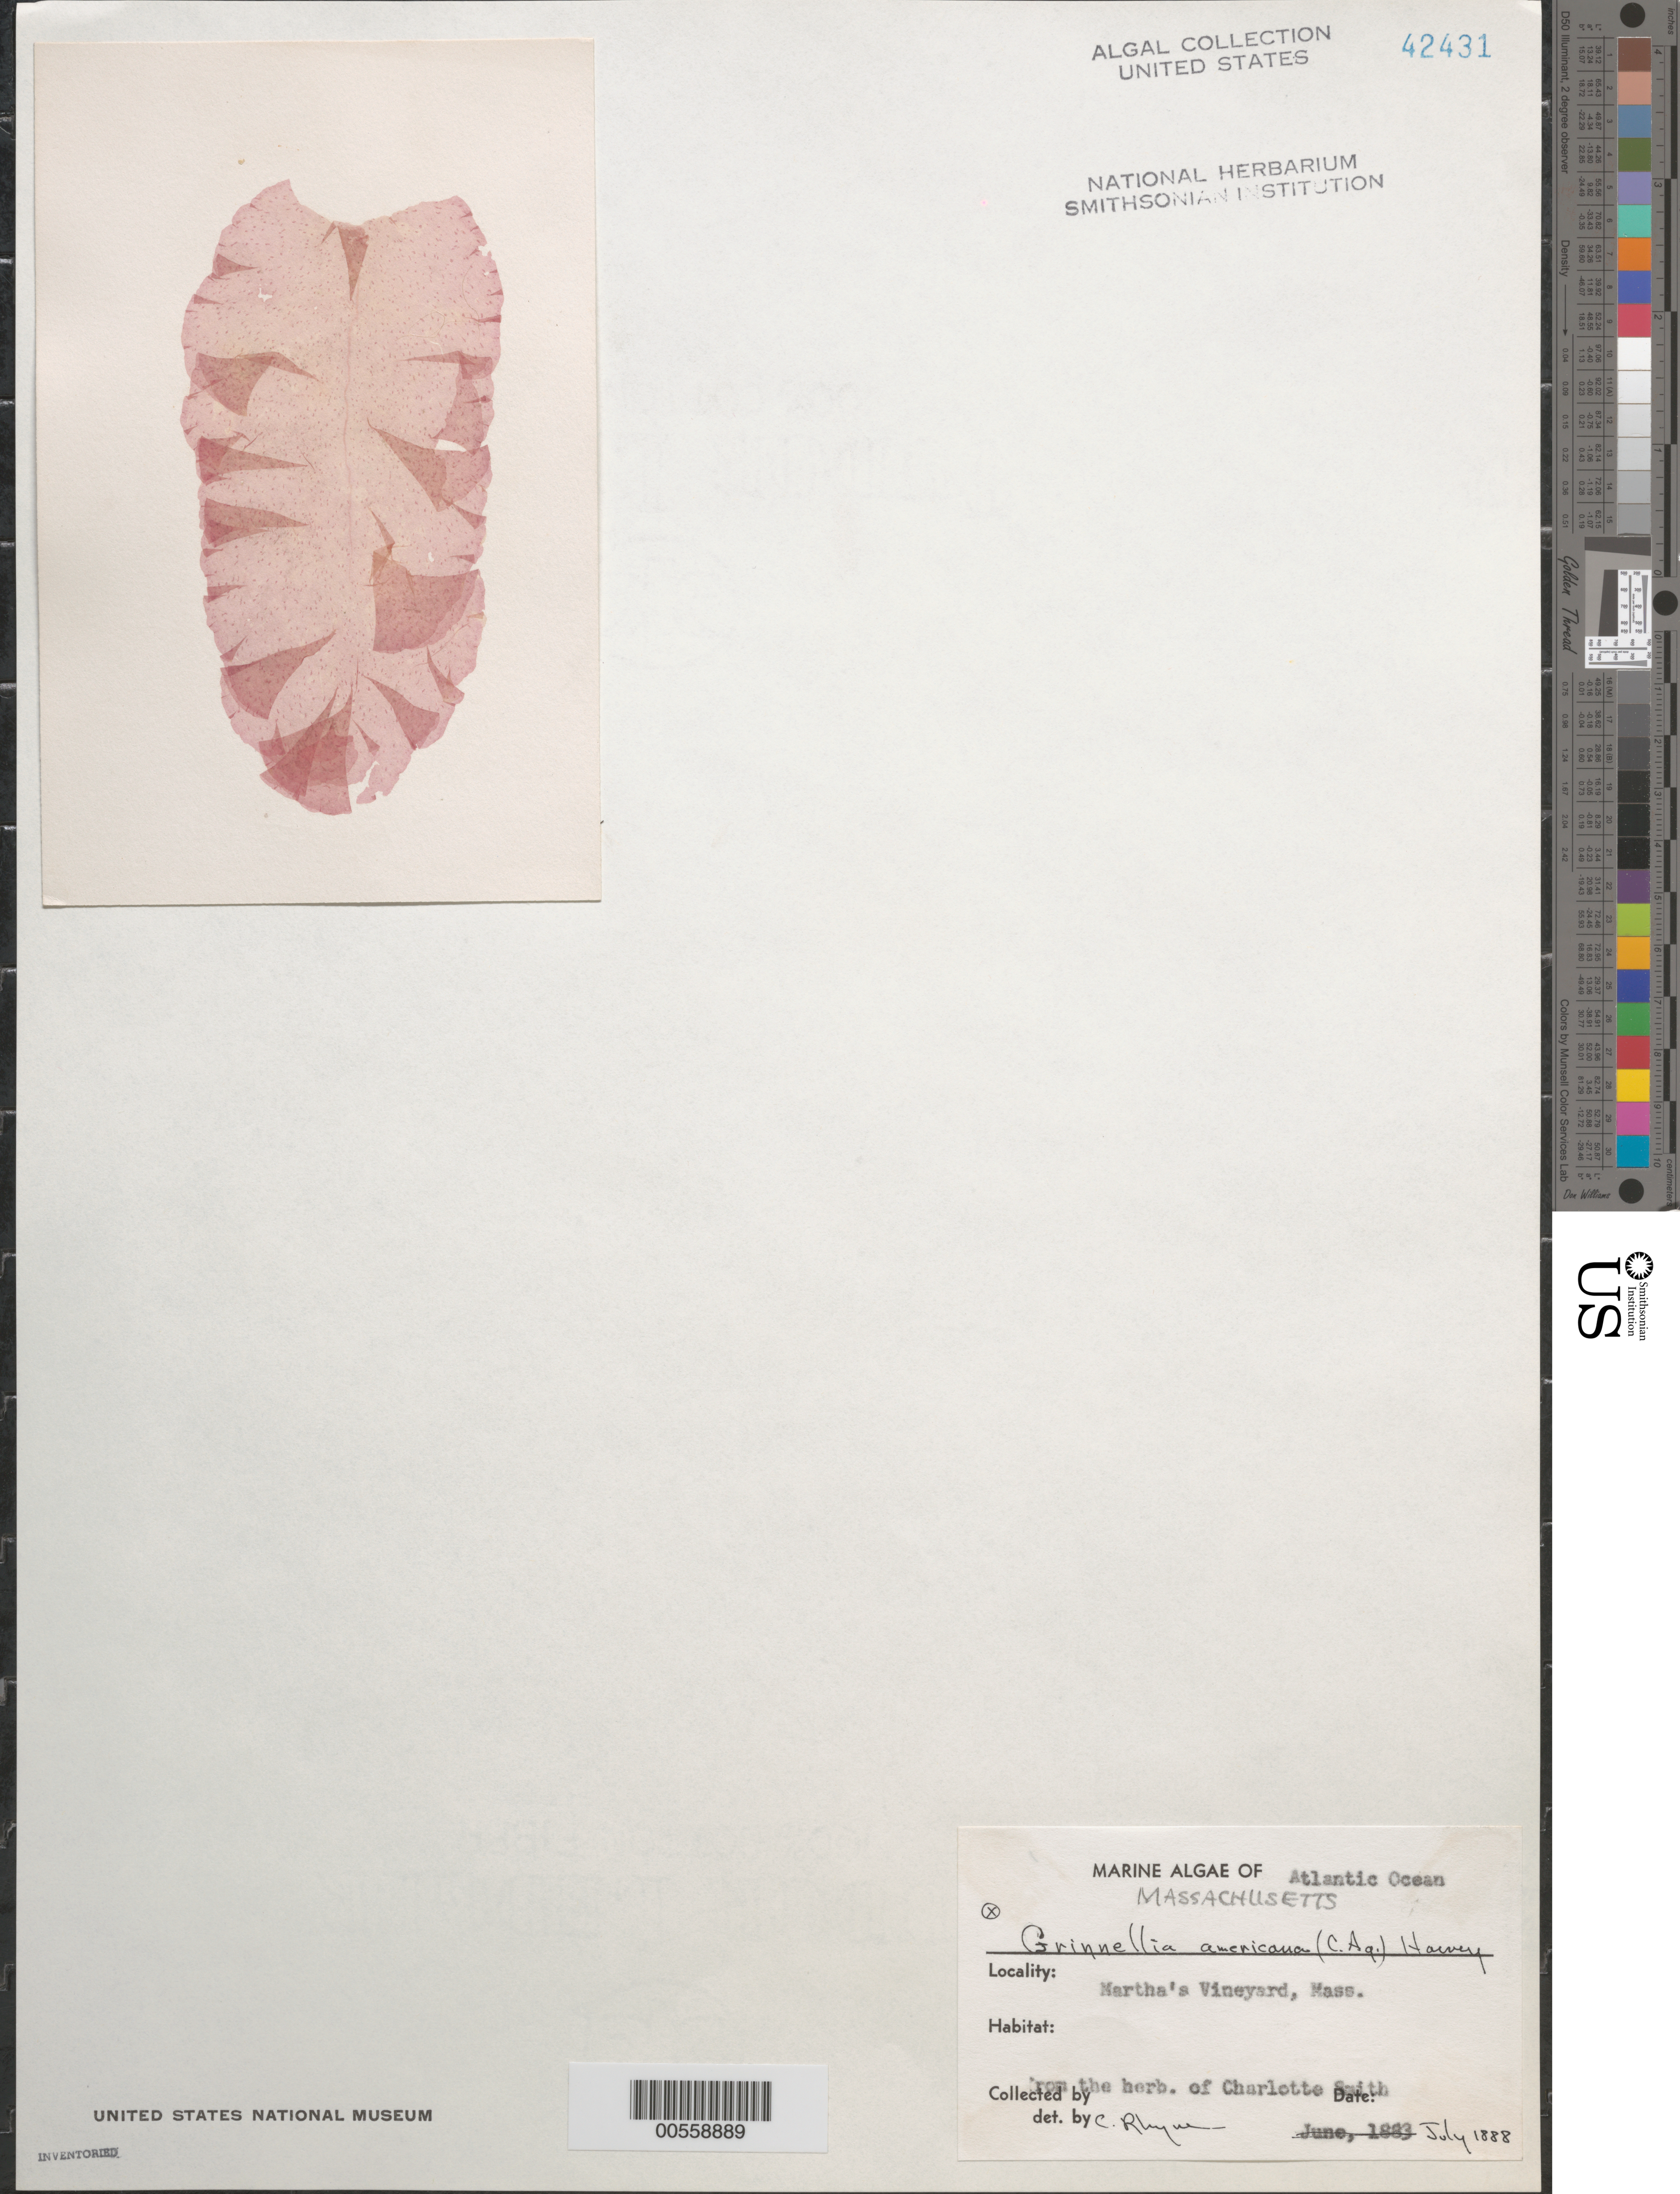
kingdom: Plantae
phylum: Rhodophyta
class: Florideophyceae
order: Ceramiales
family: Delesseriaceae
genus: Grinnellia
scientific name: Grinnellia americana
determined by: Rhyne, C. F.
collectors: Charlotte Smith (herbarium)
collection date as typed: Jul 1888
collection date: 1888-07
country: United States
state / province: Massachusetts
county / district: Dukes County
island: Martha's Vineyard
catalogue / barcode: US 42431